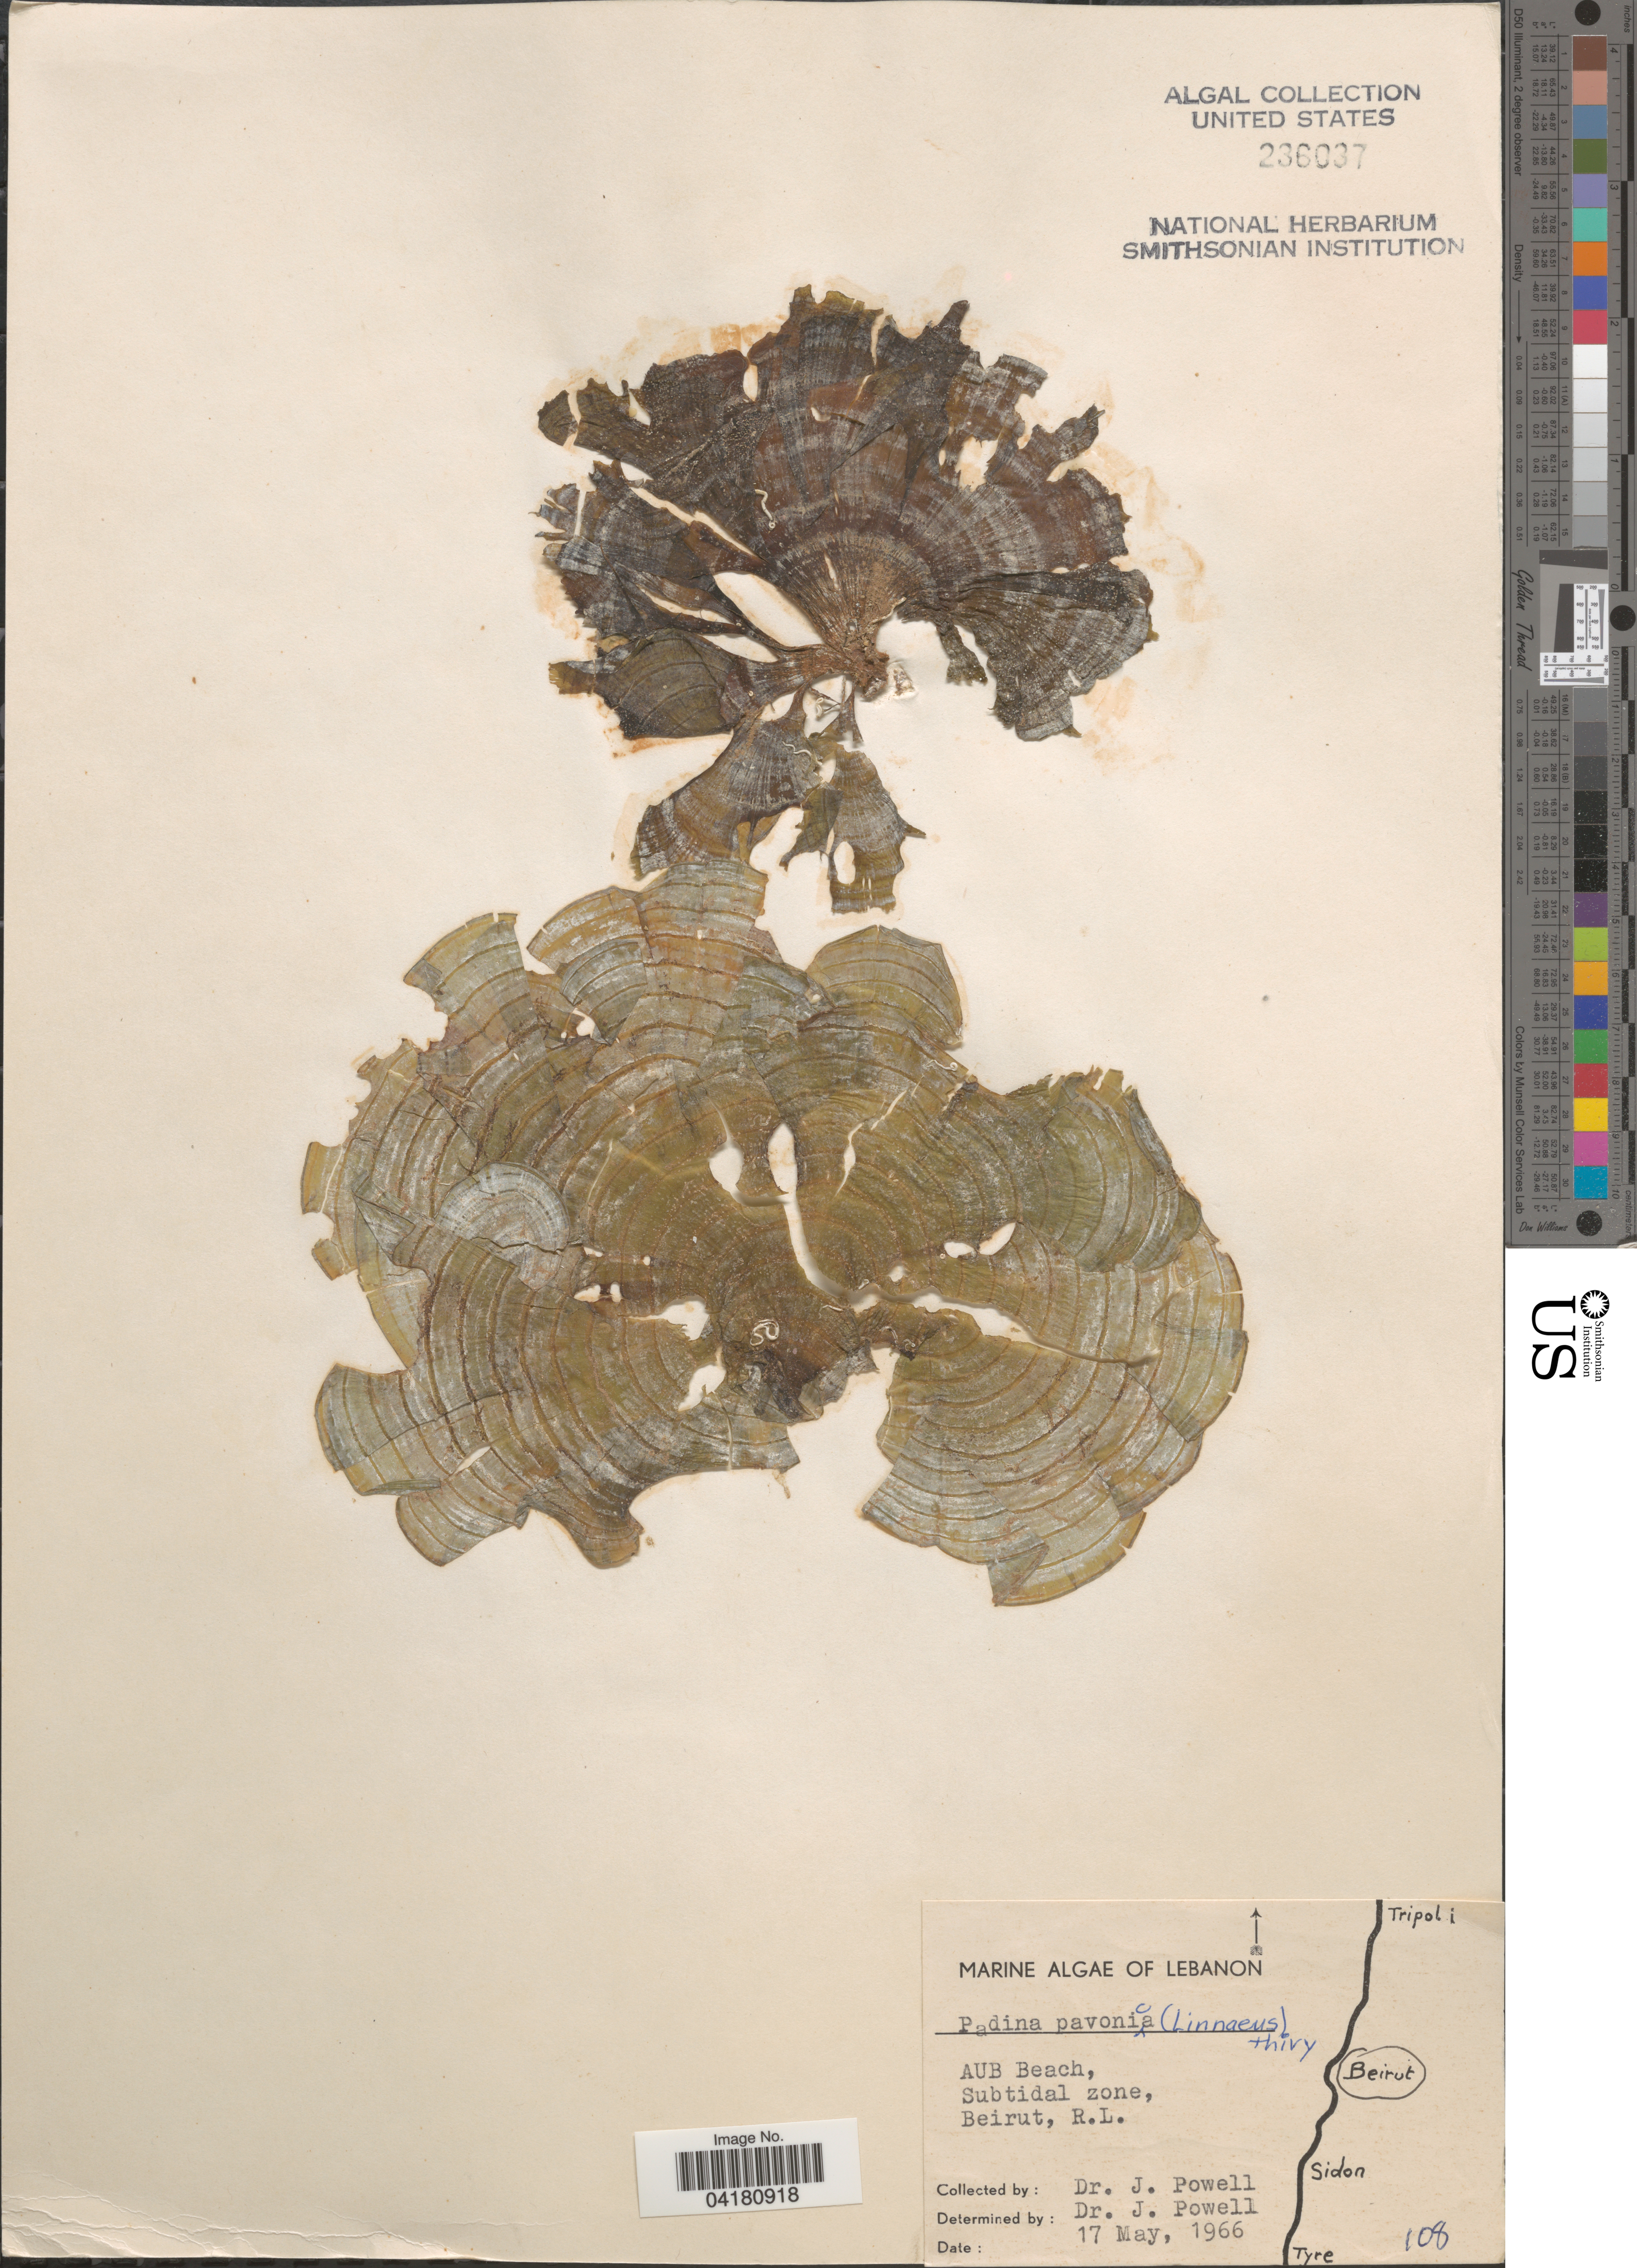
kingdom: Chromista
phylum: Ochrophyta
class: Phaeophyceae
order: Dictyotales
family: Dictyotaceae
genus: Padina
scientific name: Padina pavonica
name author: (L.) Thivy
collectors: J. Powell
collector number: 108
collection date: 1966-05-17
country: Lebanon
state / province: Beyrouth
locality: AUB Beach, Subtidal zone, Beirut, R.L.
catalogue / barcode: US 236037